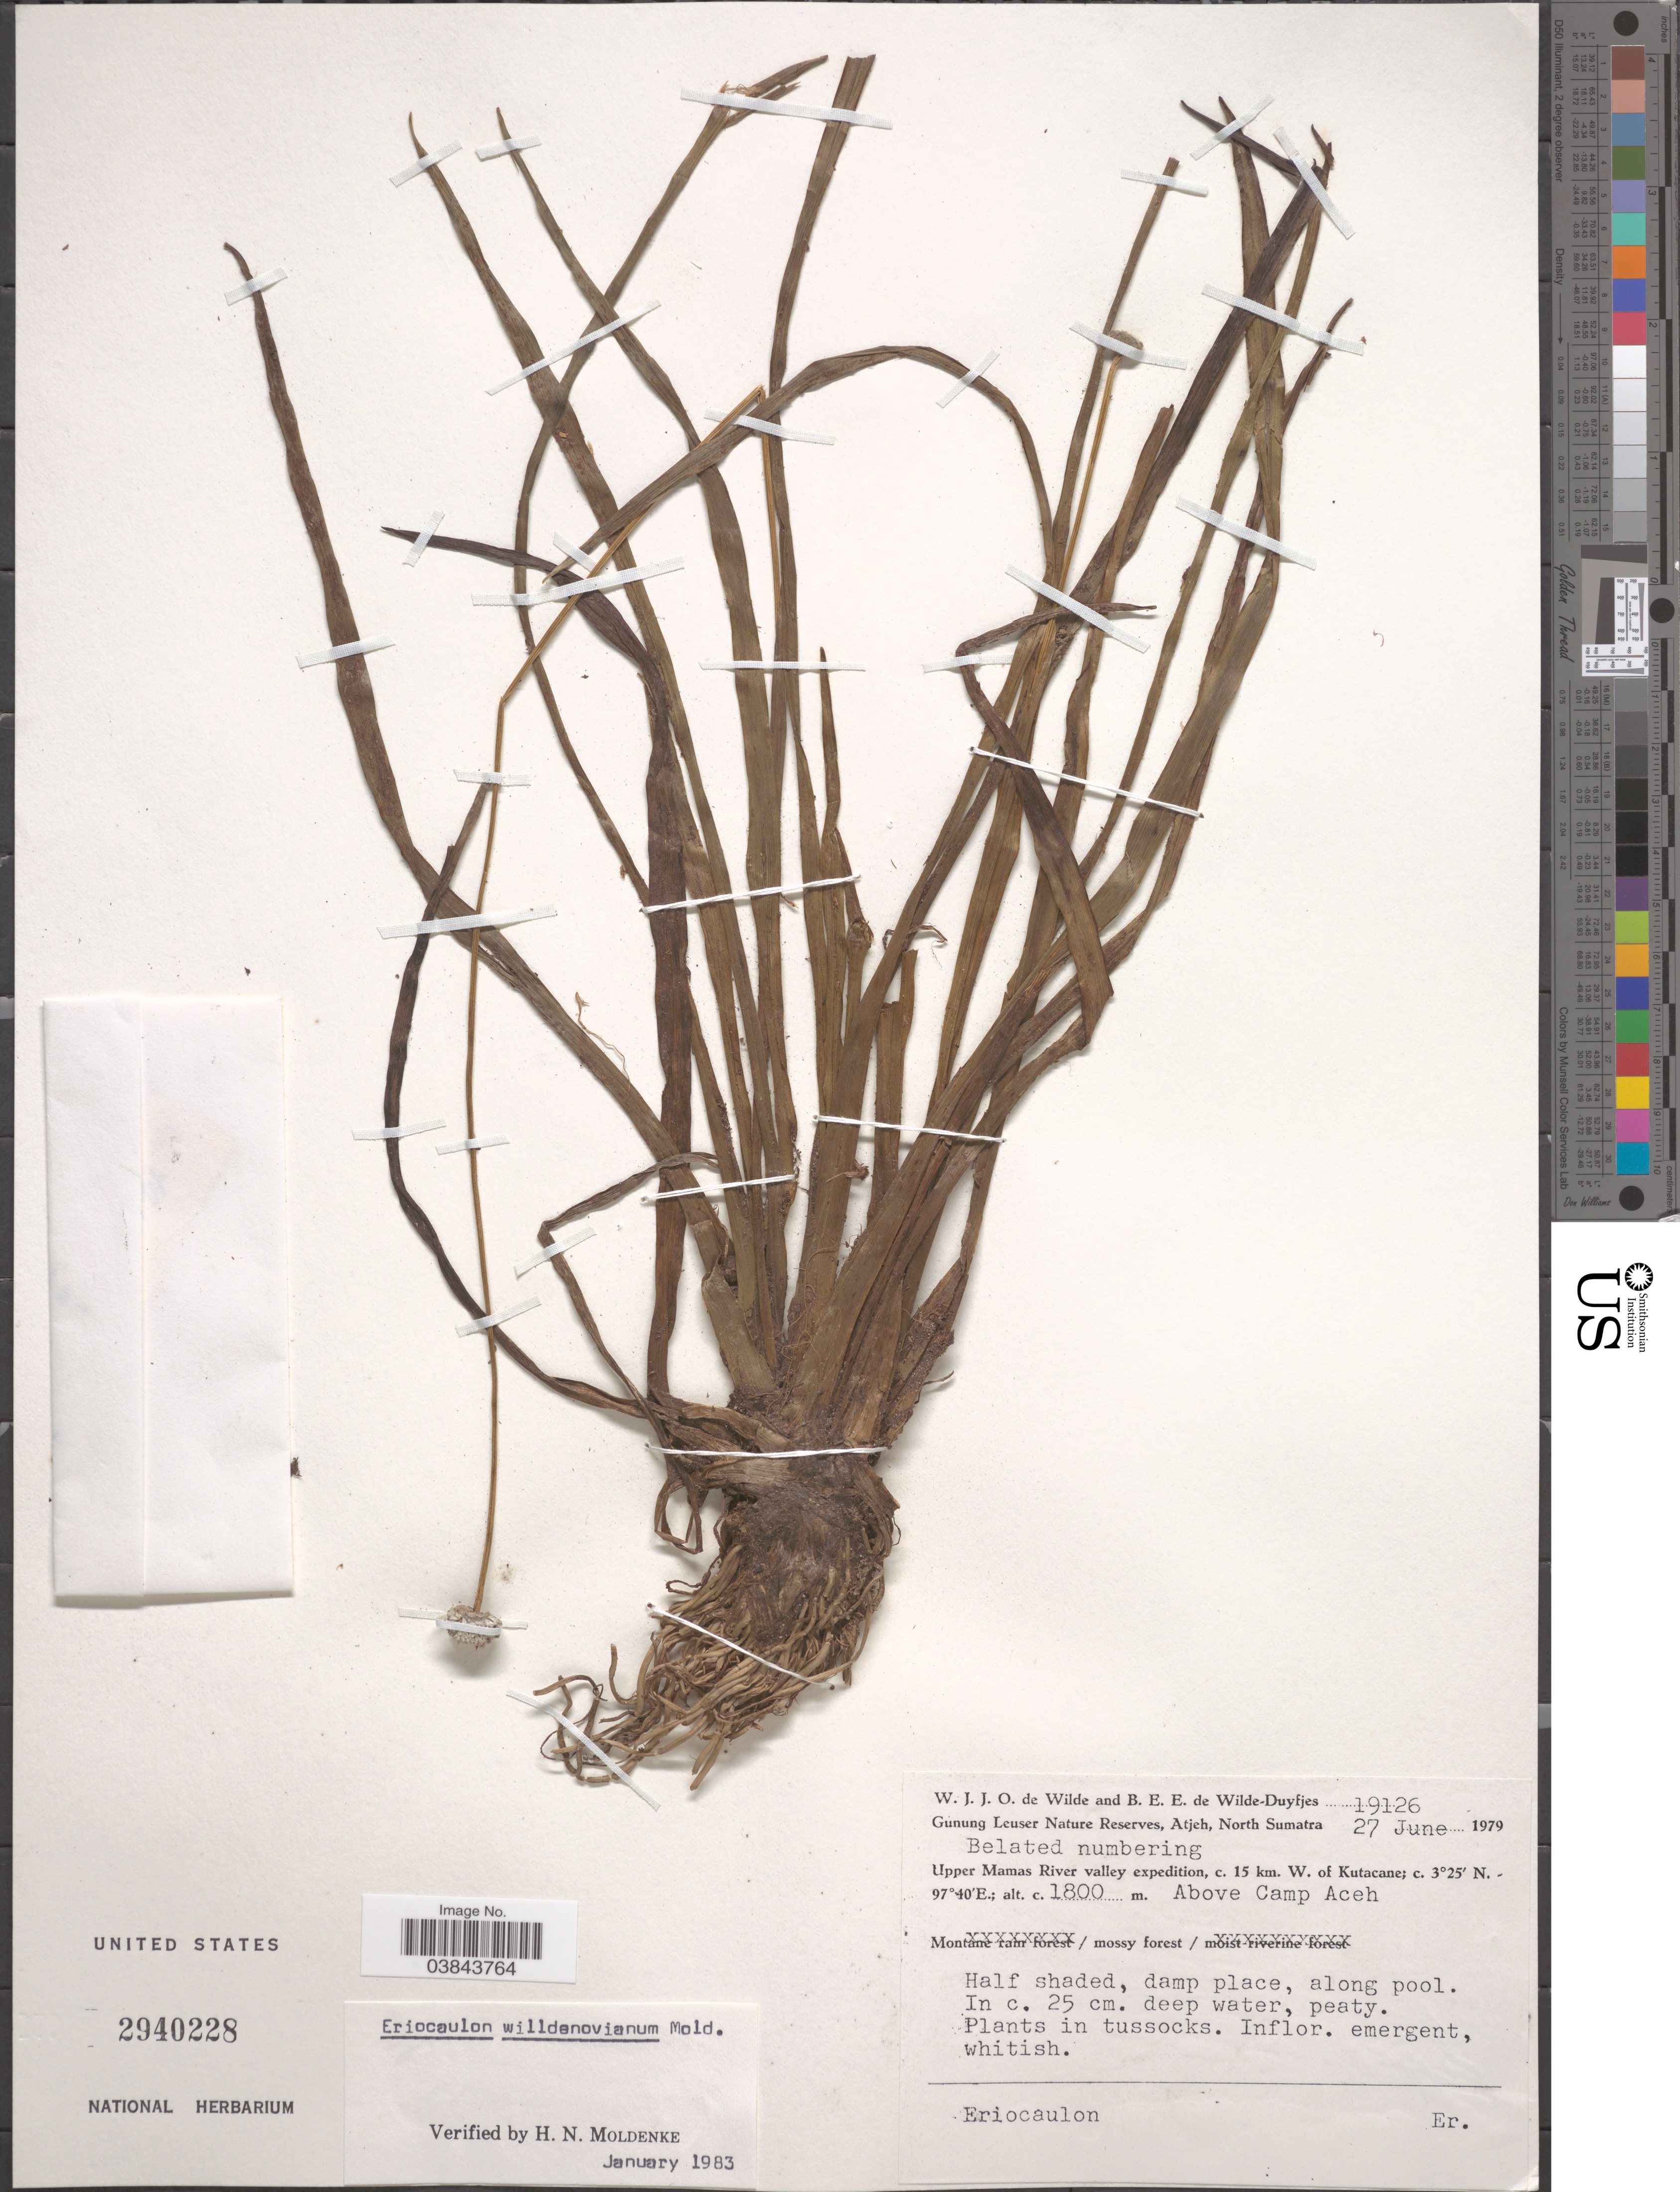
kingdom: Plantae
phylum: Tracheophyta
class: Liliopsida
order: Poales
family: Eriocaulaceae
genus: Eriocaulon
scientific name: Eriocaulon willdenovianum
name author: Moldenke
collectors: W. J. de Wilde & B. E. de Wilde-Duyfjes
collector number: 19126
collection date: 1979-06-27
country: Indonesia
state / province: Sumatra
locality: Gunung Leuser Nature Reserves, Atjeh, North Sumatra. Upper Mamas River valley expedition, c. 15 km. W. of Kutacane; Above Camp Aceh.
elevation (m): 1800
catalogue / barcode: US 2940228